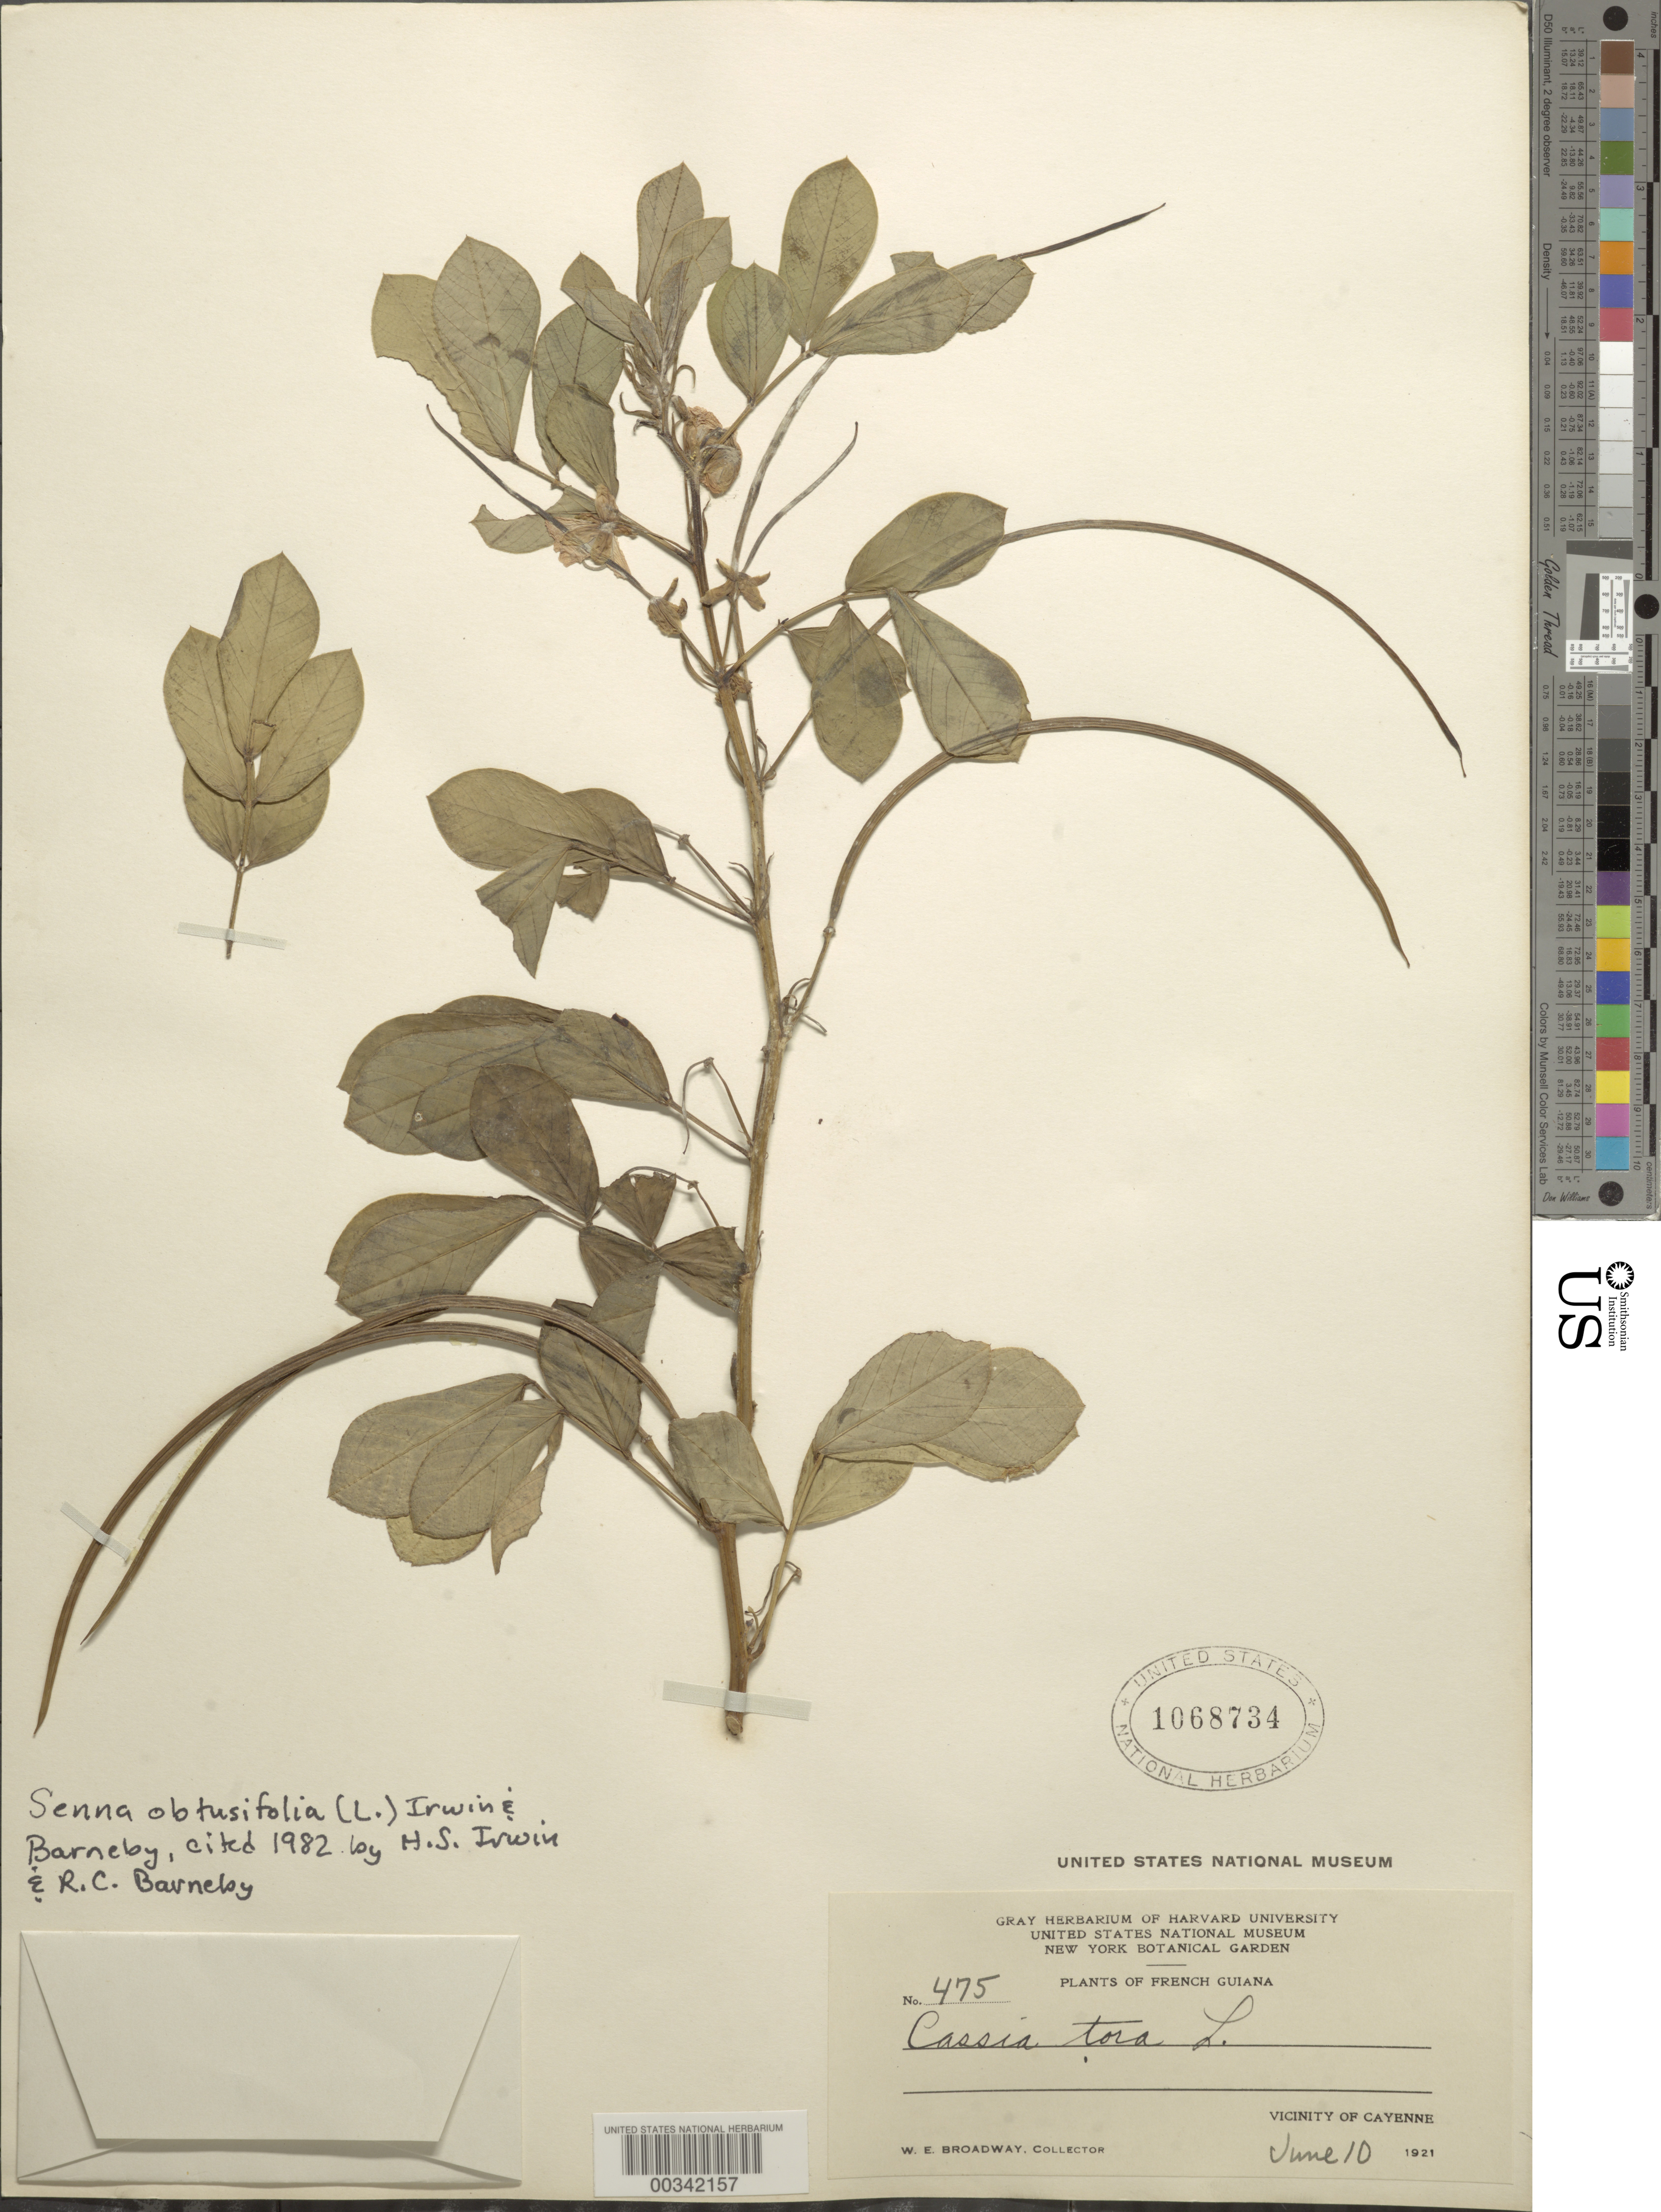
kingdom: Plantae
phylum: Tracheophyta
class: Magnoliopsida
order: Fabales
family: Fabaceae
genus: Senna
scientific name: Senna obtusifolia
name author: (L.) H.S. Irwin & Barneby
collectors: W. E. Broadway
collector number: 475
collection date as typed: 10 Jun 1921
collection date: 1921-06-10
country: French Guiana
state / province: Cayenne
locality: Vicinity of cayenne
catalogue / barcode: US 1068734